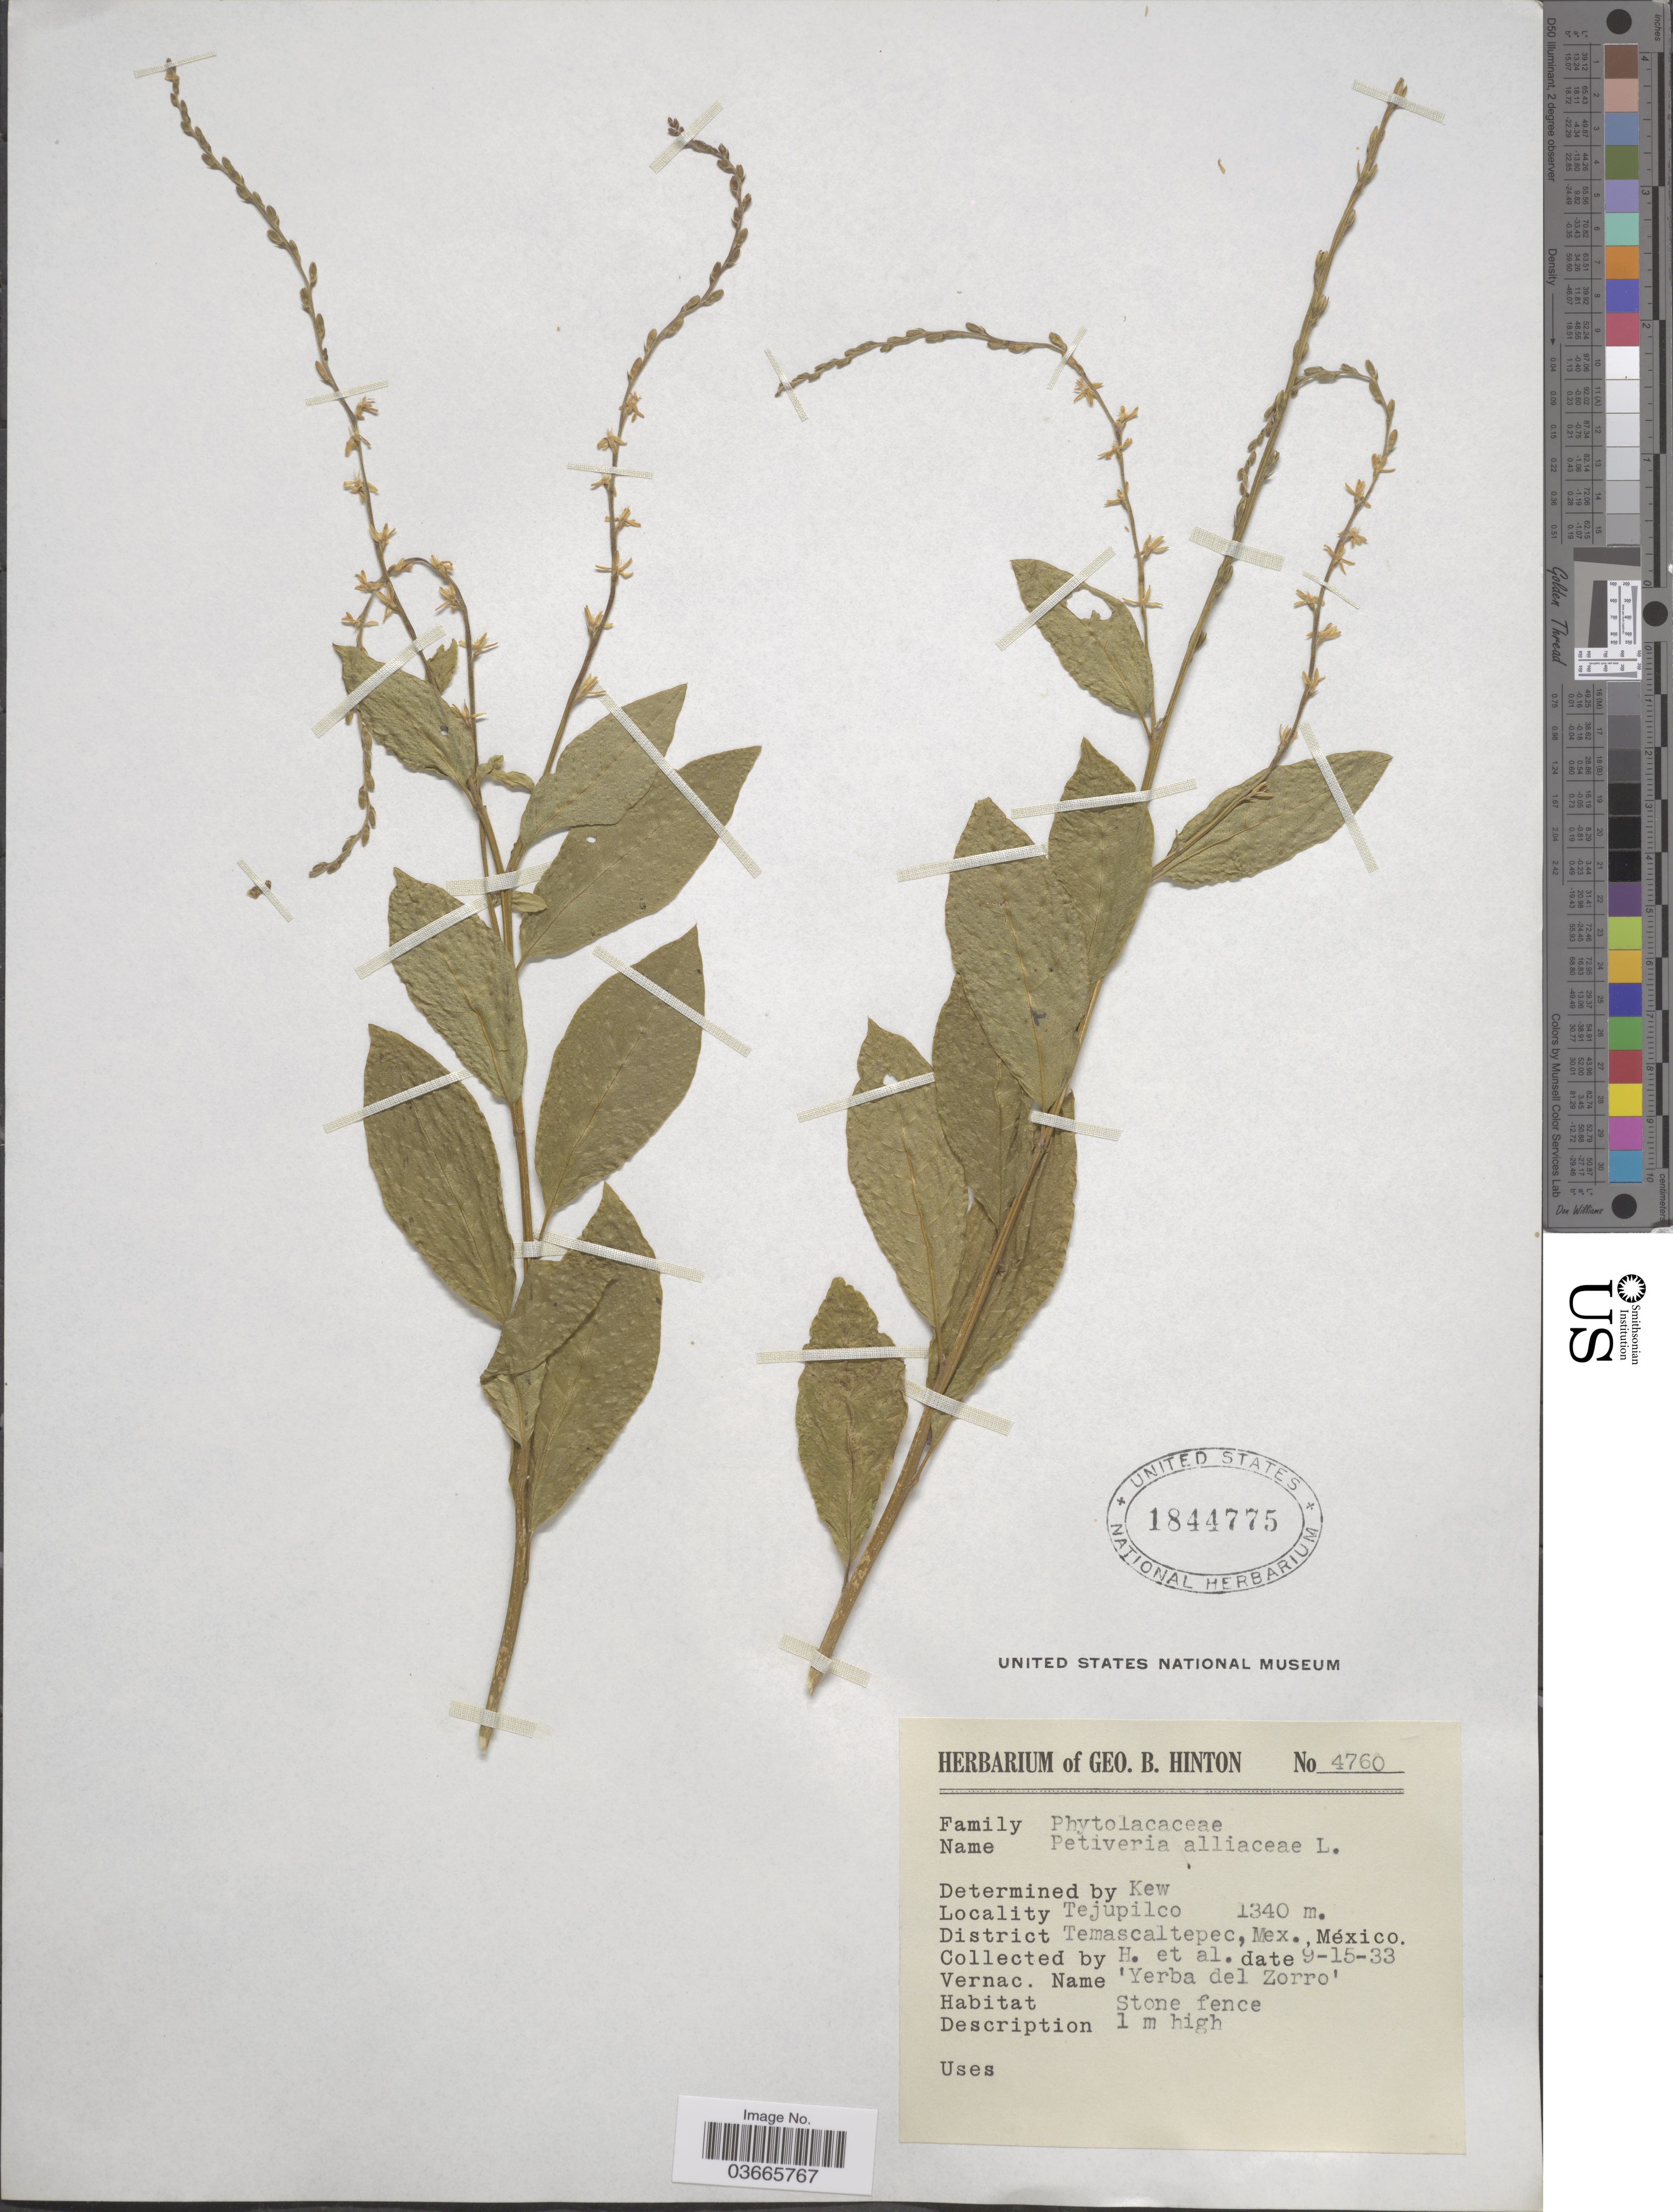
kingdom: Plantae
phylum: Tracheophyta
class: Magnoliopsida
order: Caryophyllales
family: Phytolaccaceae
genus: Petiveria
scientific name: Petiveria alliacea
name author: L.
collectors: G. B. Hinton & et al.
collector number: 4760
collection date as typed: Transcribed d/m/y: 15/9/33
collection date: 1933-09-15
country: Mexico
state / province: México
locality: Tejupilco. District Temascaltepec.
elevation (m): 1340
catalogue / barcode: US 1844775